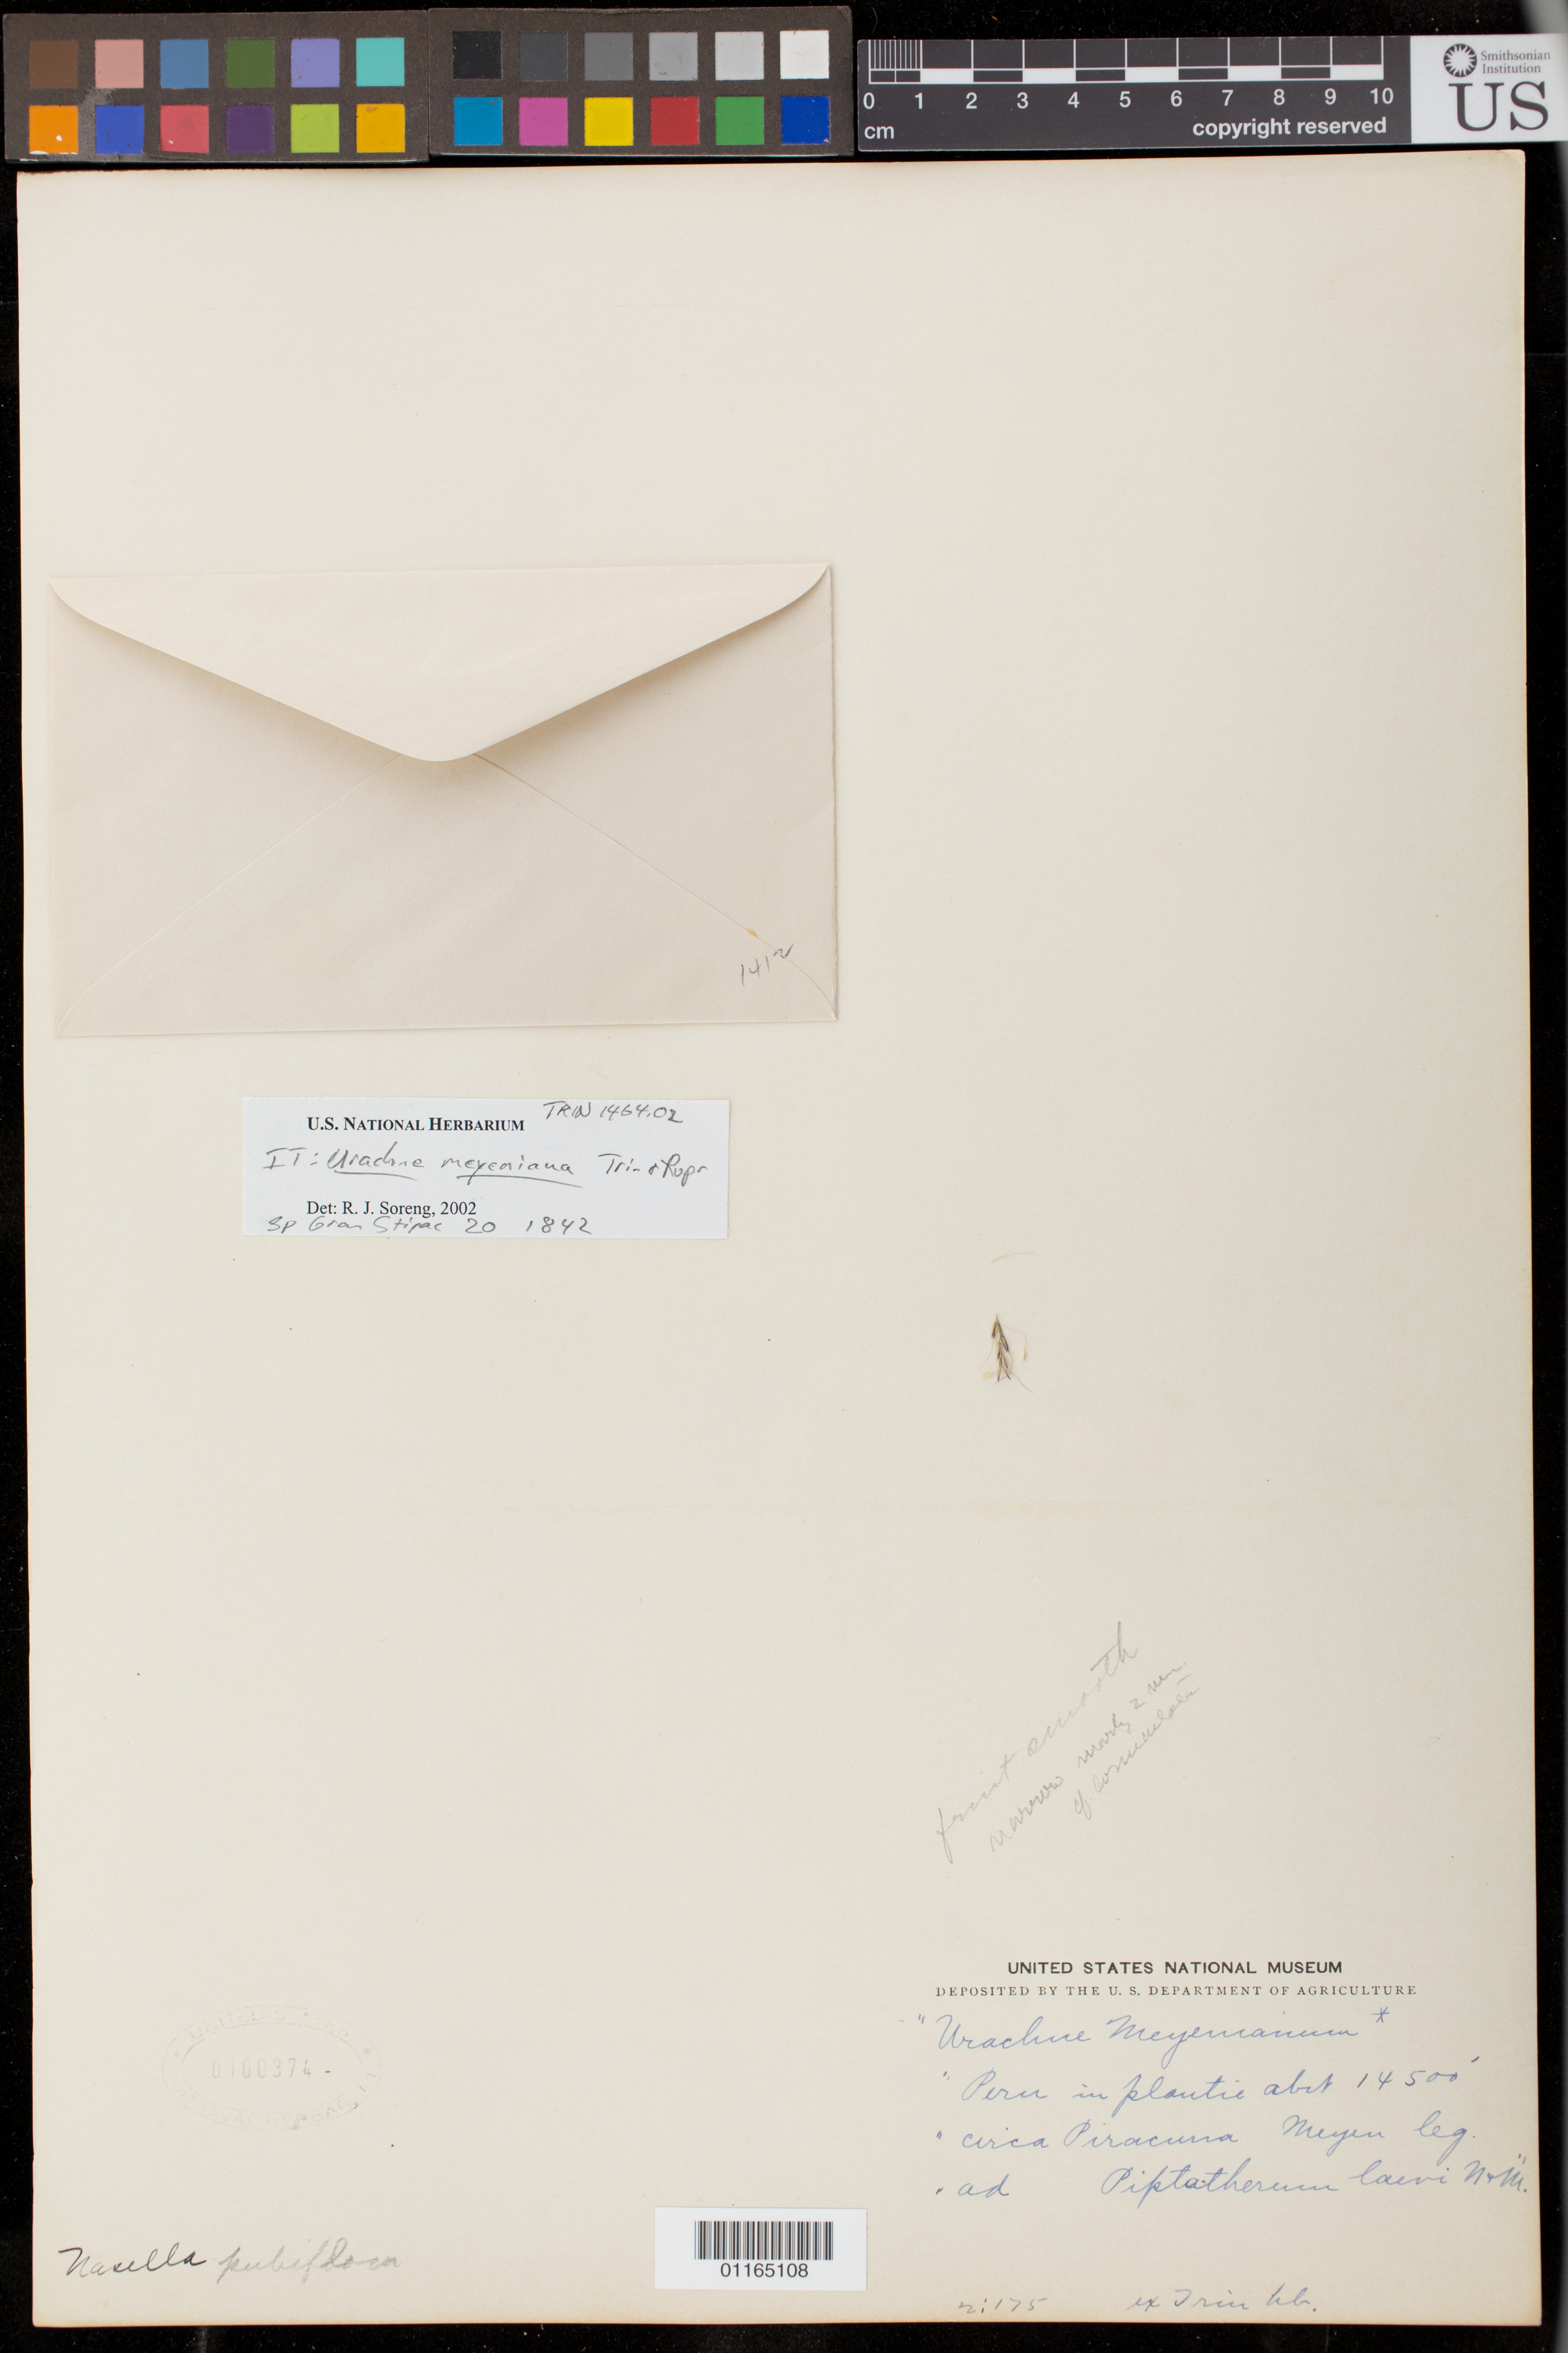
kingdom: Plantae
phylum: Tracheophyta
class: Liliopsida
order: Poales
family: Poaceae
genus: Urachne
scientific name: Urachne meyeniana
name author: Trin. & Rupr.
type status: Type Collection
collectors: F. J. F. Meyen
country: Peru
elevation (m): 4420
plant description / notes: Fragmentary material of type specimen ex herb. Trin.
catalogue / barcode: US 100374